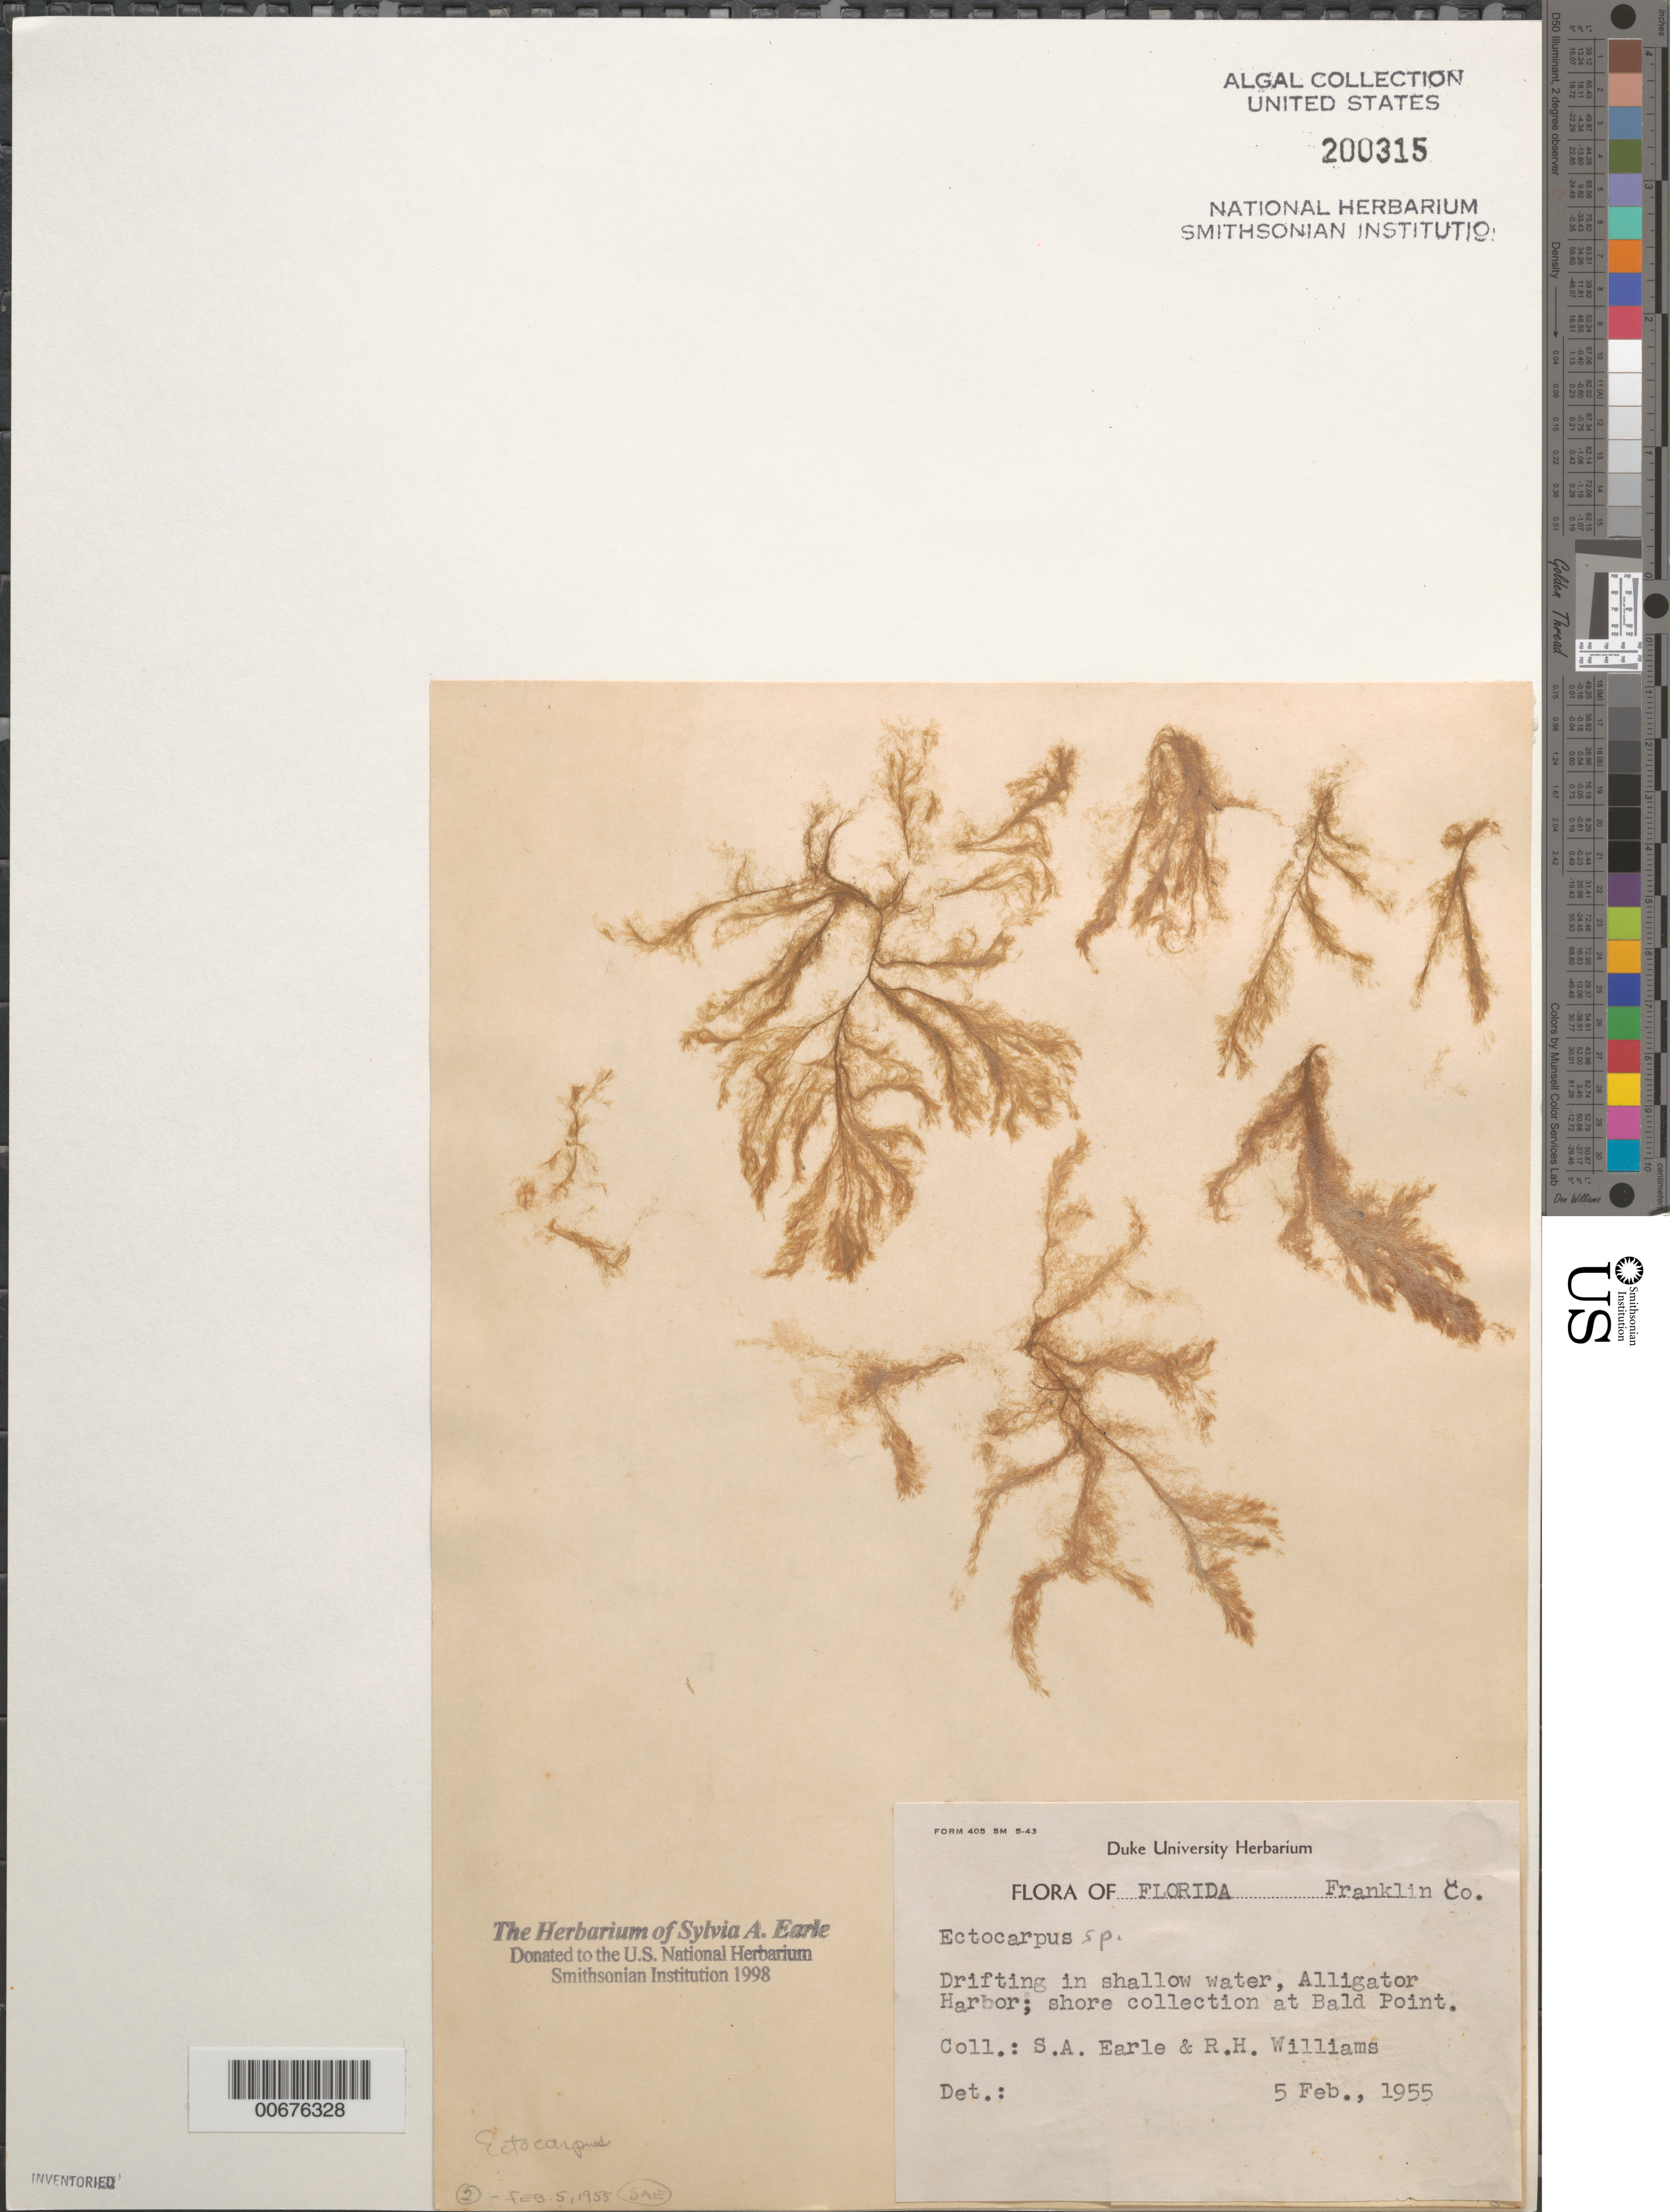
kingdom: Chromista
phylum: Ochrophyta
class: Phaeophyceae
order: Ectocarpales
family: Ectocarpaceae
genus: Ectocarpus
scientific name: Ectocarpus sp.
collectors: S. A. Earle & R. H. Williams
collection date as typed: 05 Feb 1955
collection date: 1955-02-05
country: United States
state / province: Florida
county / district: Franklin County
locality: Alligator Harbor, Bald Point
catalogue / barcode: US 200315